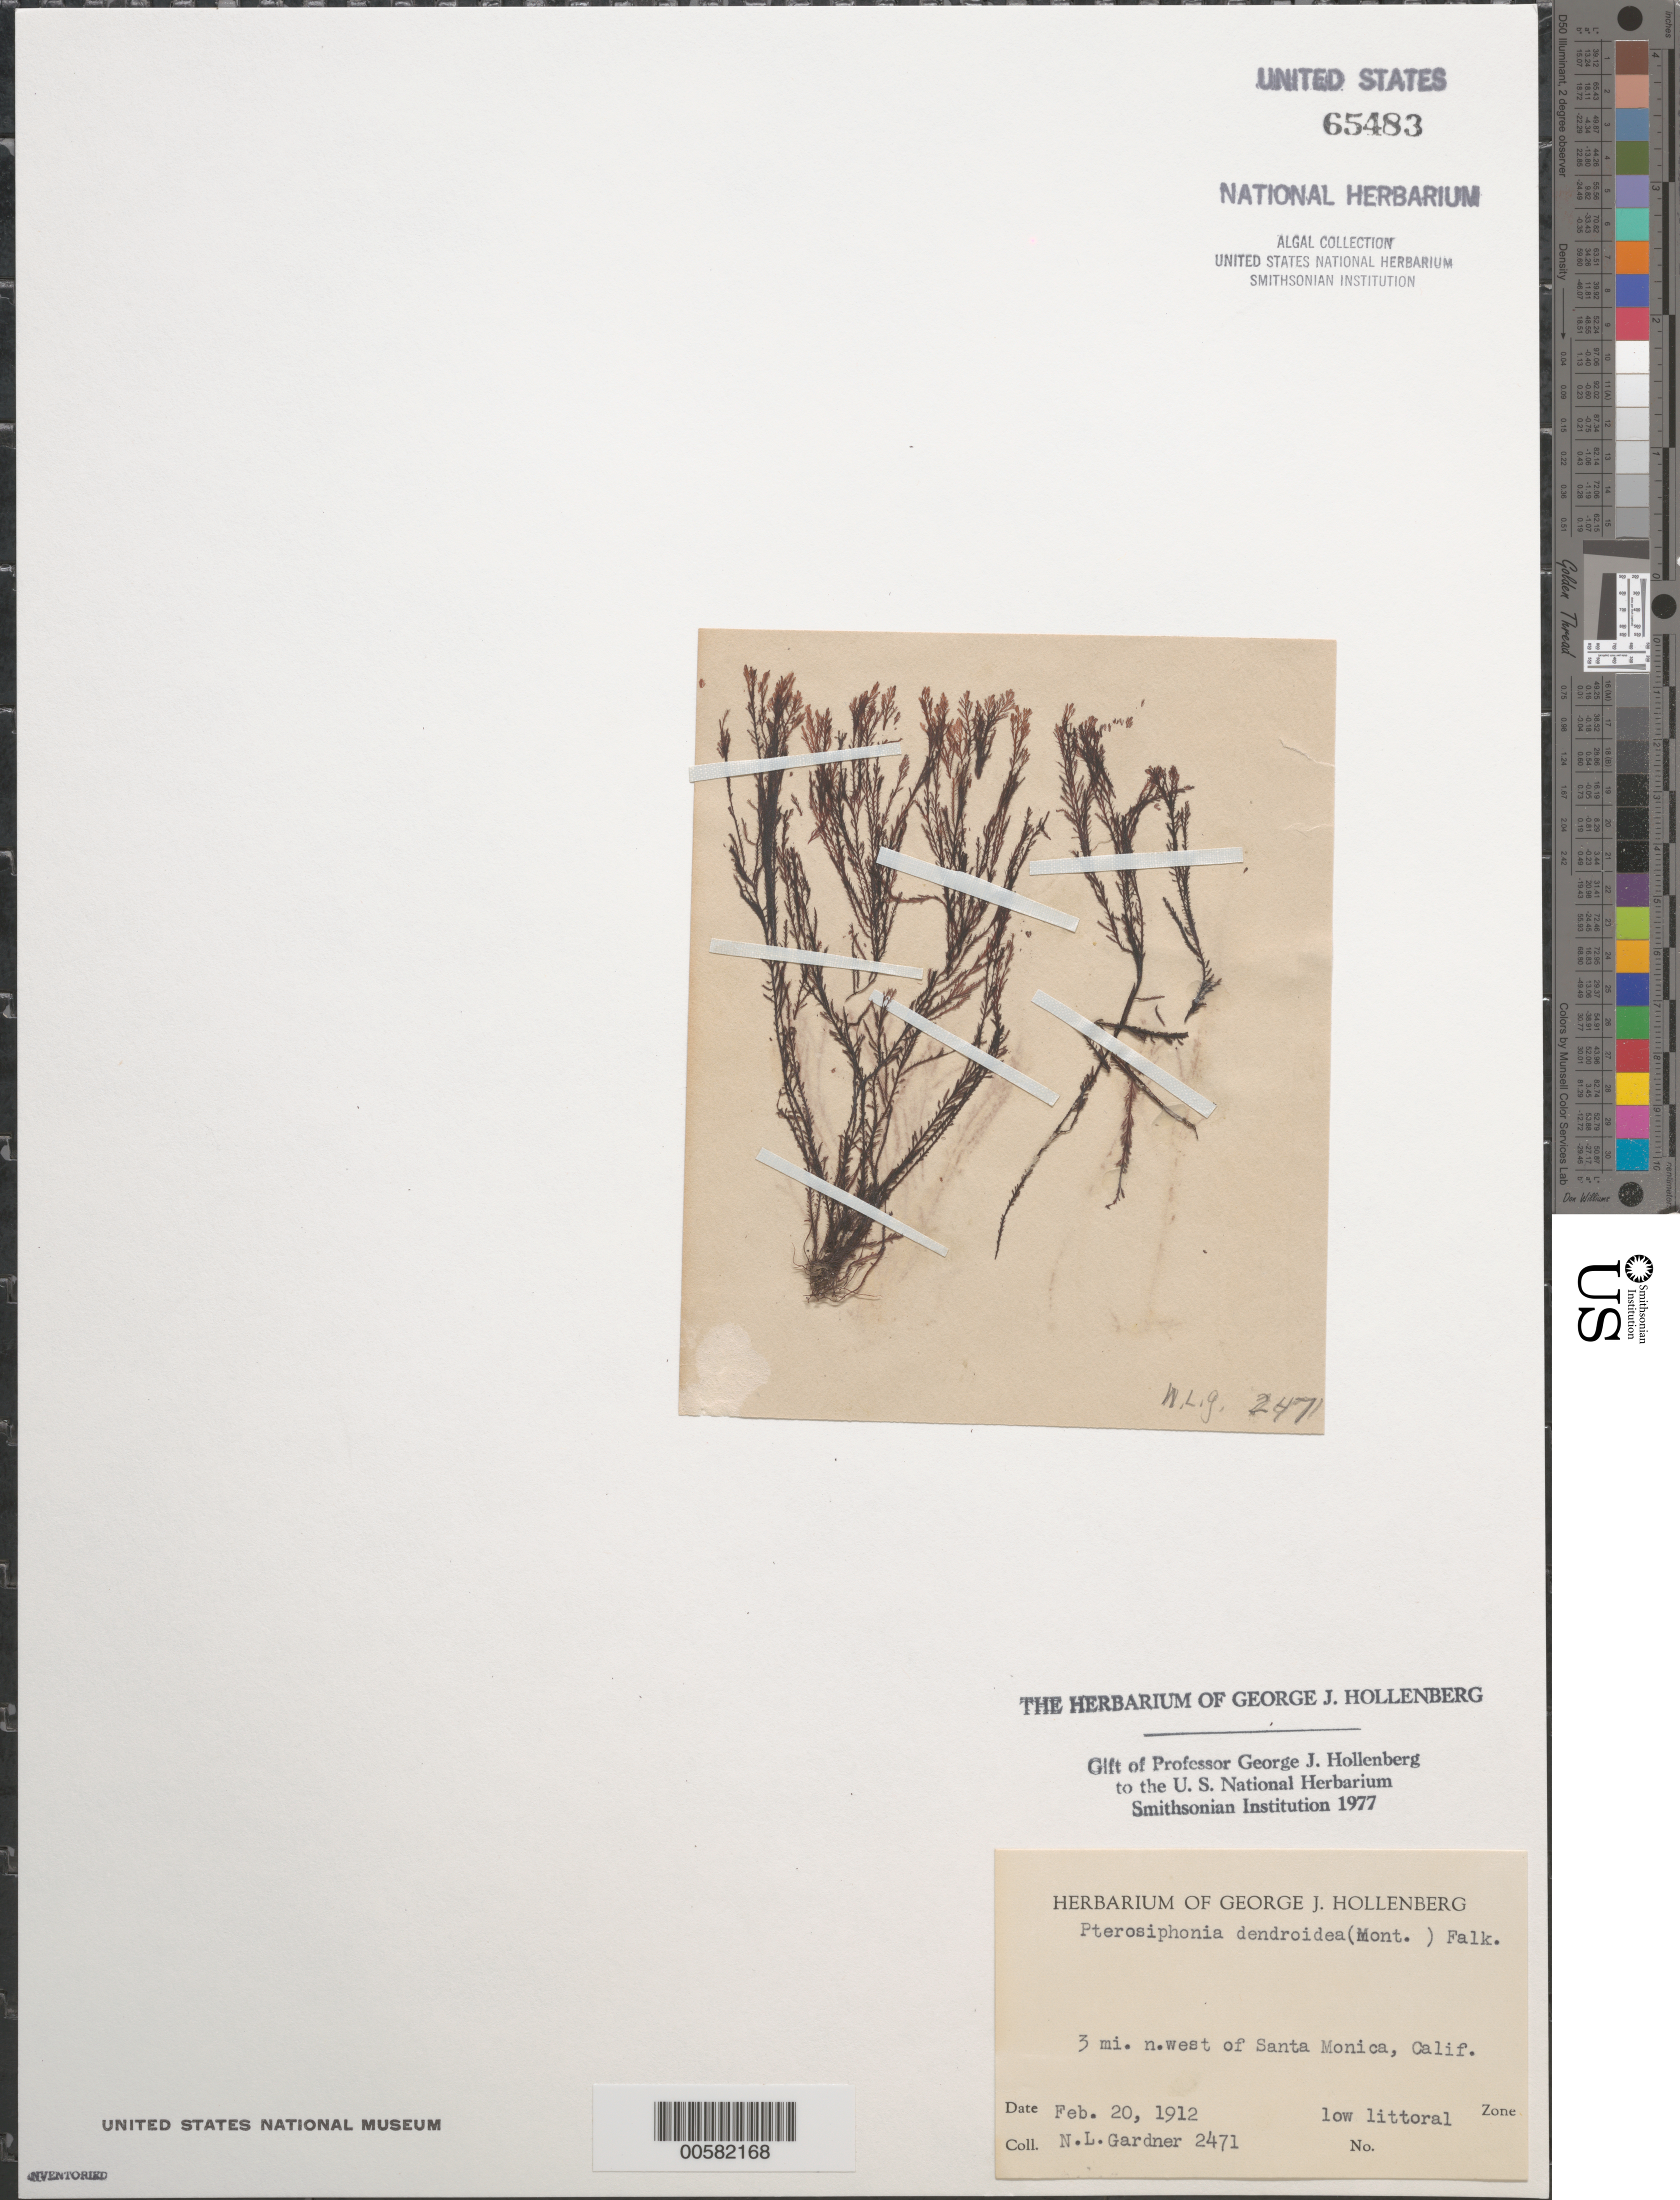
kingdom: Plantae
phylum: Rhodophyta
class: Florideophyceae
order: Ceramiales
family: Rhodomelaceae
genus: Symphyocladiella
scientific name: Symphyocladiella dendroidea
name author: (Montagne) Bustamante et al.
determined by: Algae name updating Project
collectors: N. Gardner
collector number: NLG 2471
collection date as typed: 20 Feb 1912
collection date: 1912-02-20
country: United States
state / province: California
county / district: Los Angeles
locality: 3 miles northwest of Santa Monica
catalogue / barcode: US 65483